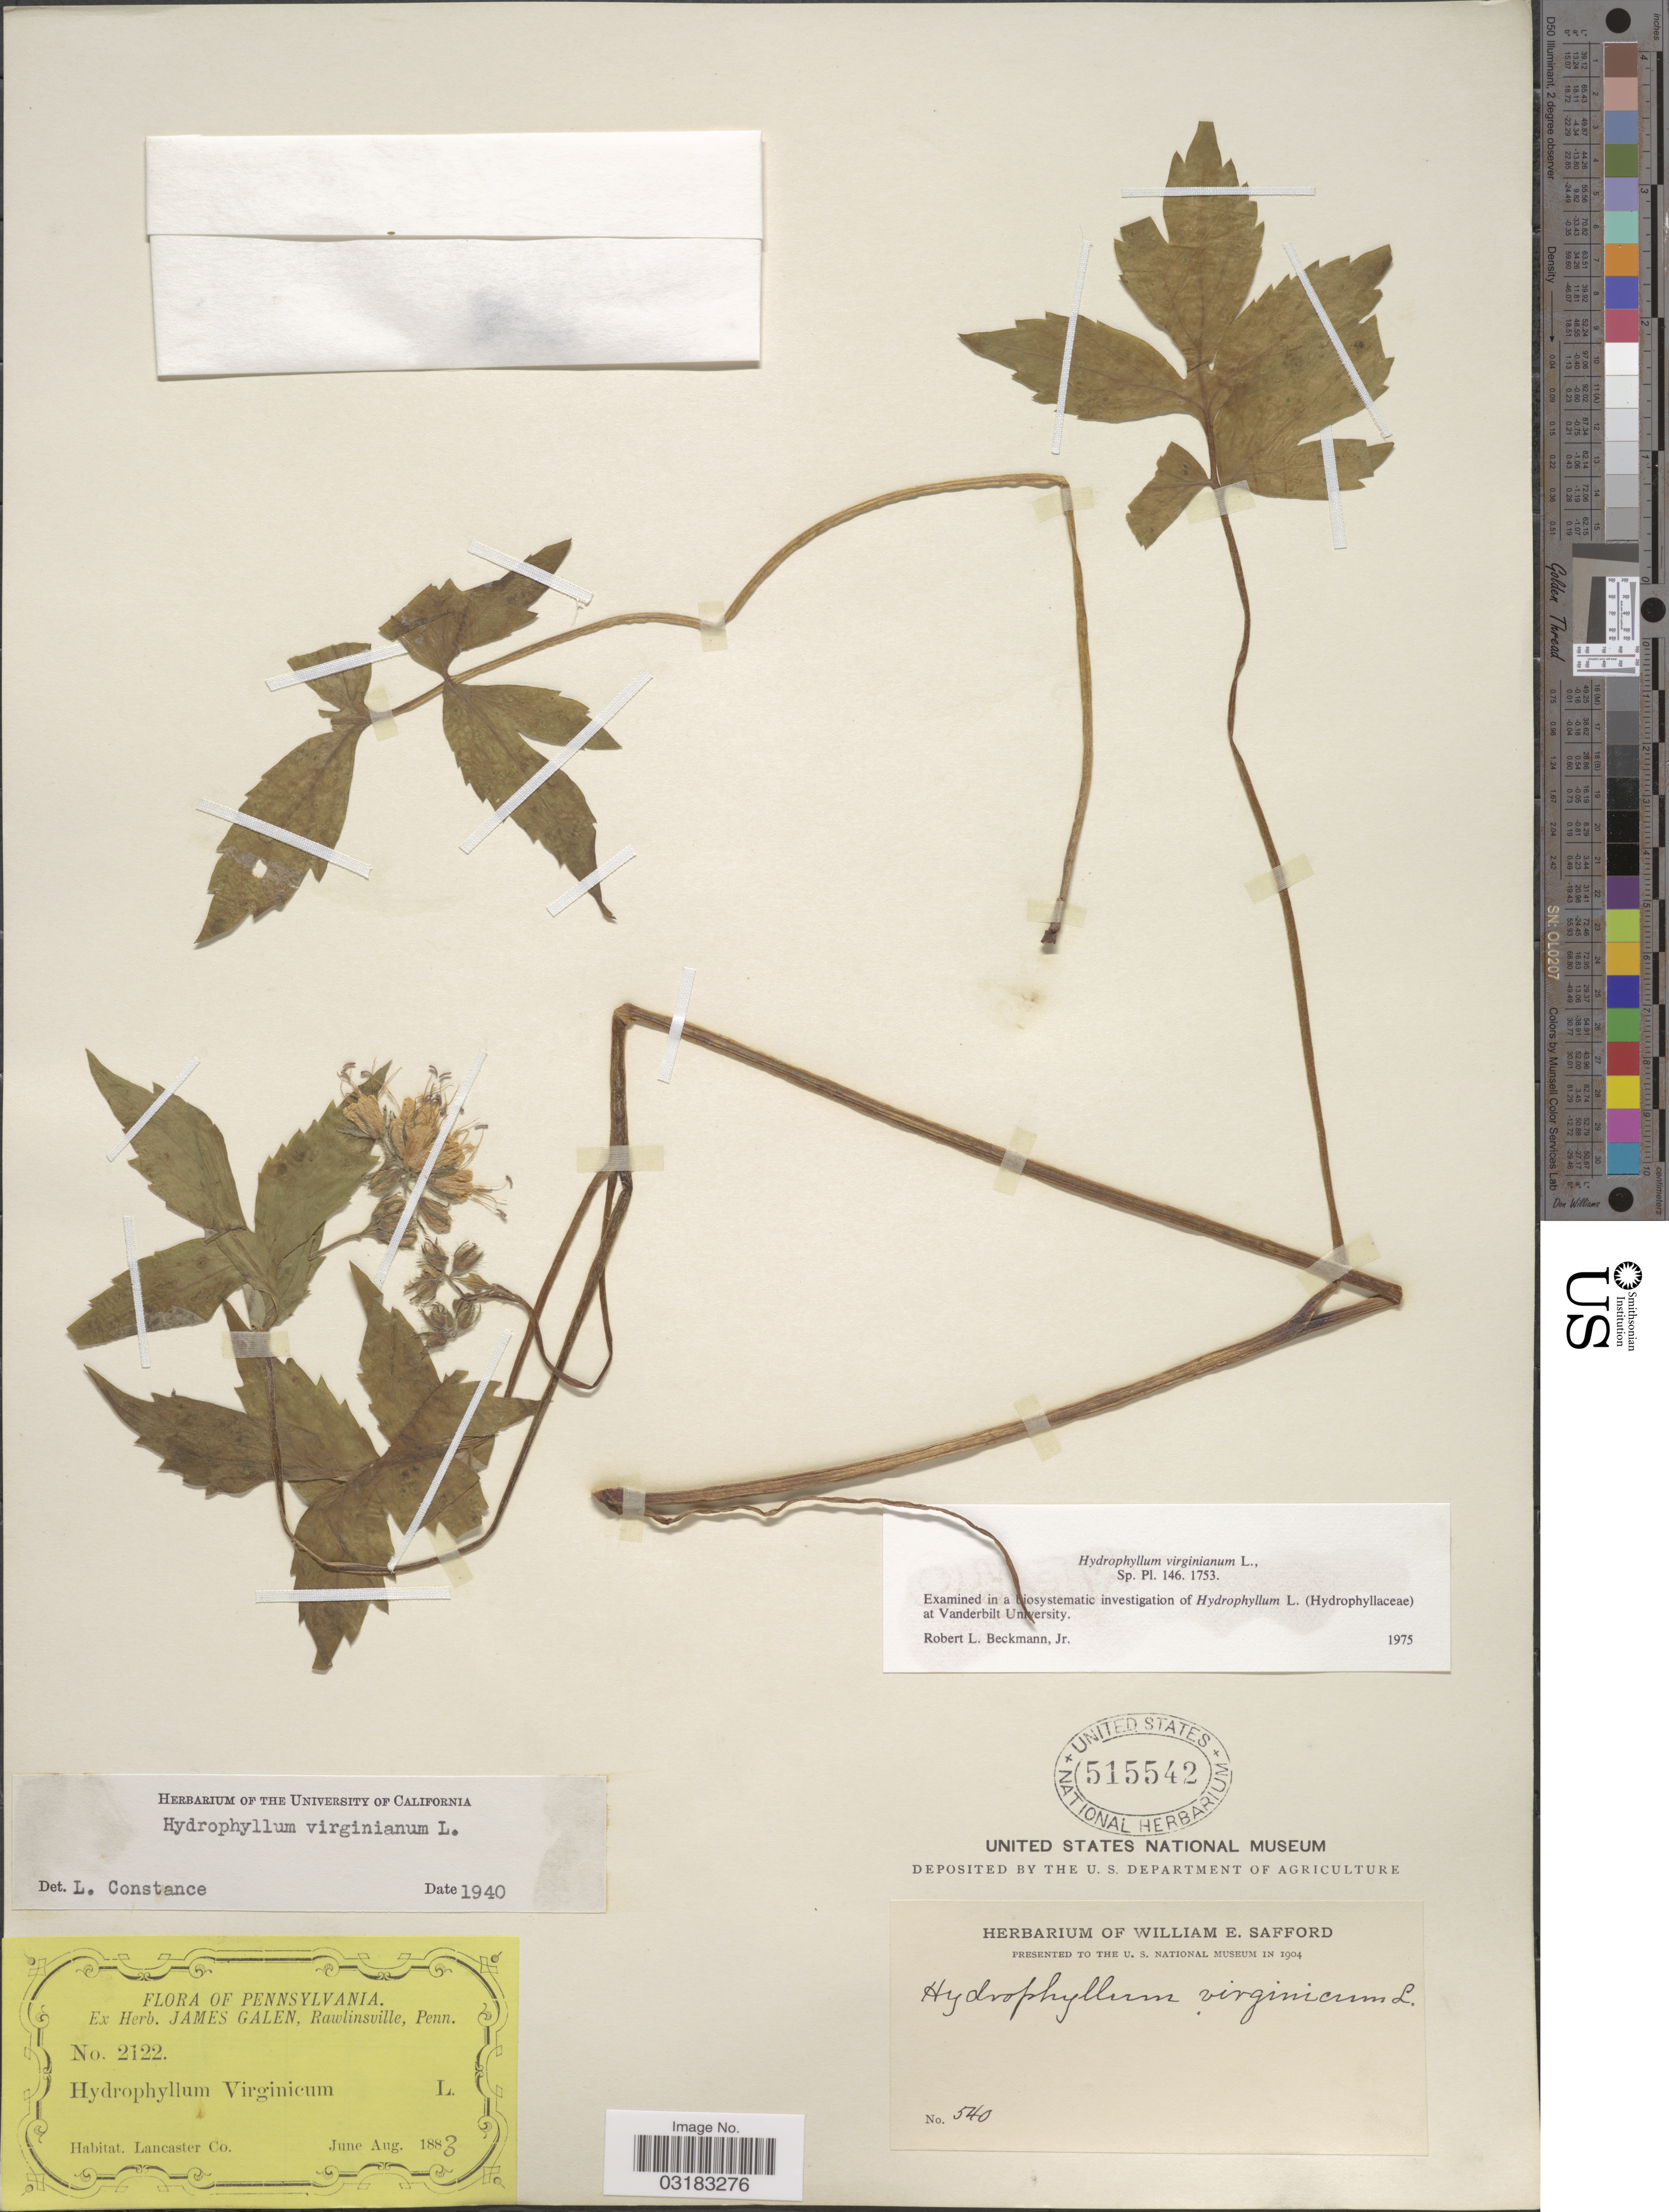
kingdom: Plantae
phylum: Tracheophyta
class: Magnoliopsida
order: Boraginales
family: Hydrophyllaceae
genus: Hydrophyllum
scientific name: Hydrophyllum virginianum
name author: L.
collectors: ex Herb. James Galen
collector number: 2122/540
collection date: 1883-06/1883-08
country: United States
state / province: Pennsylvania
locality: Lancaster Co.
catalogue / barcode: US 515542